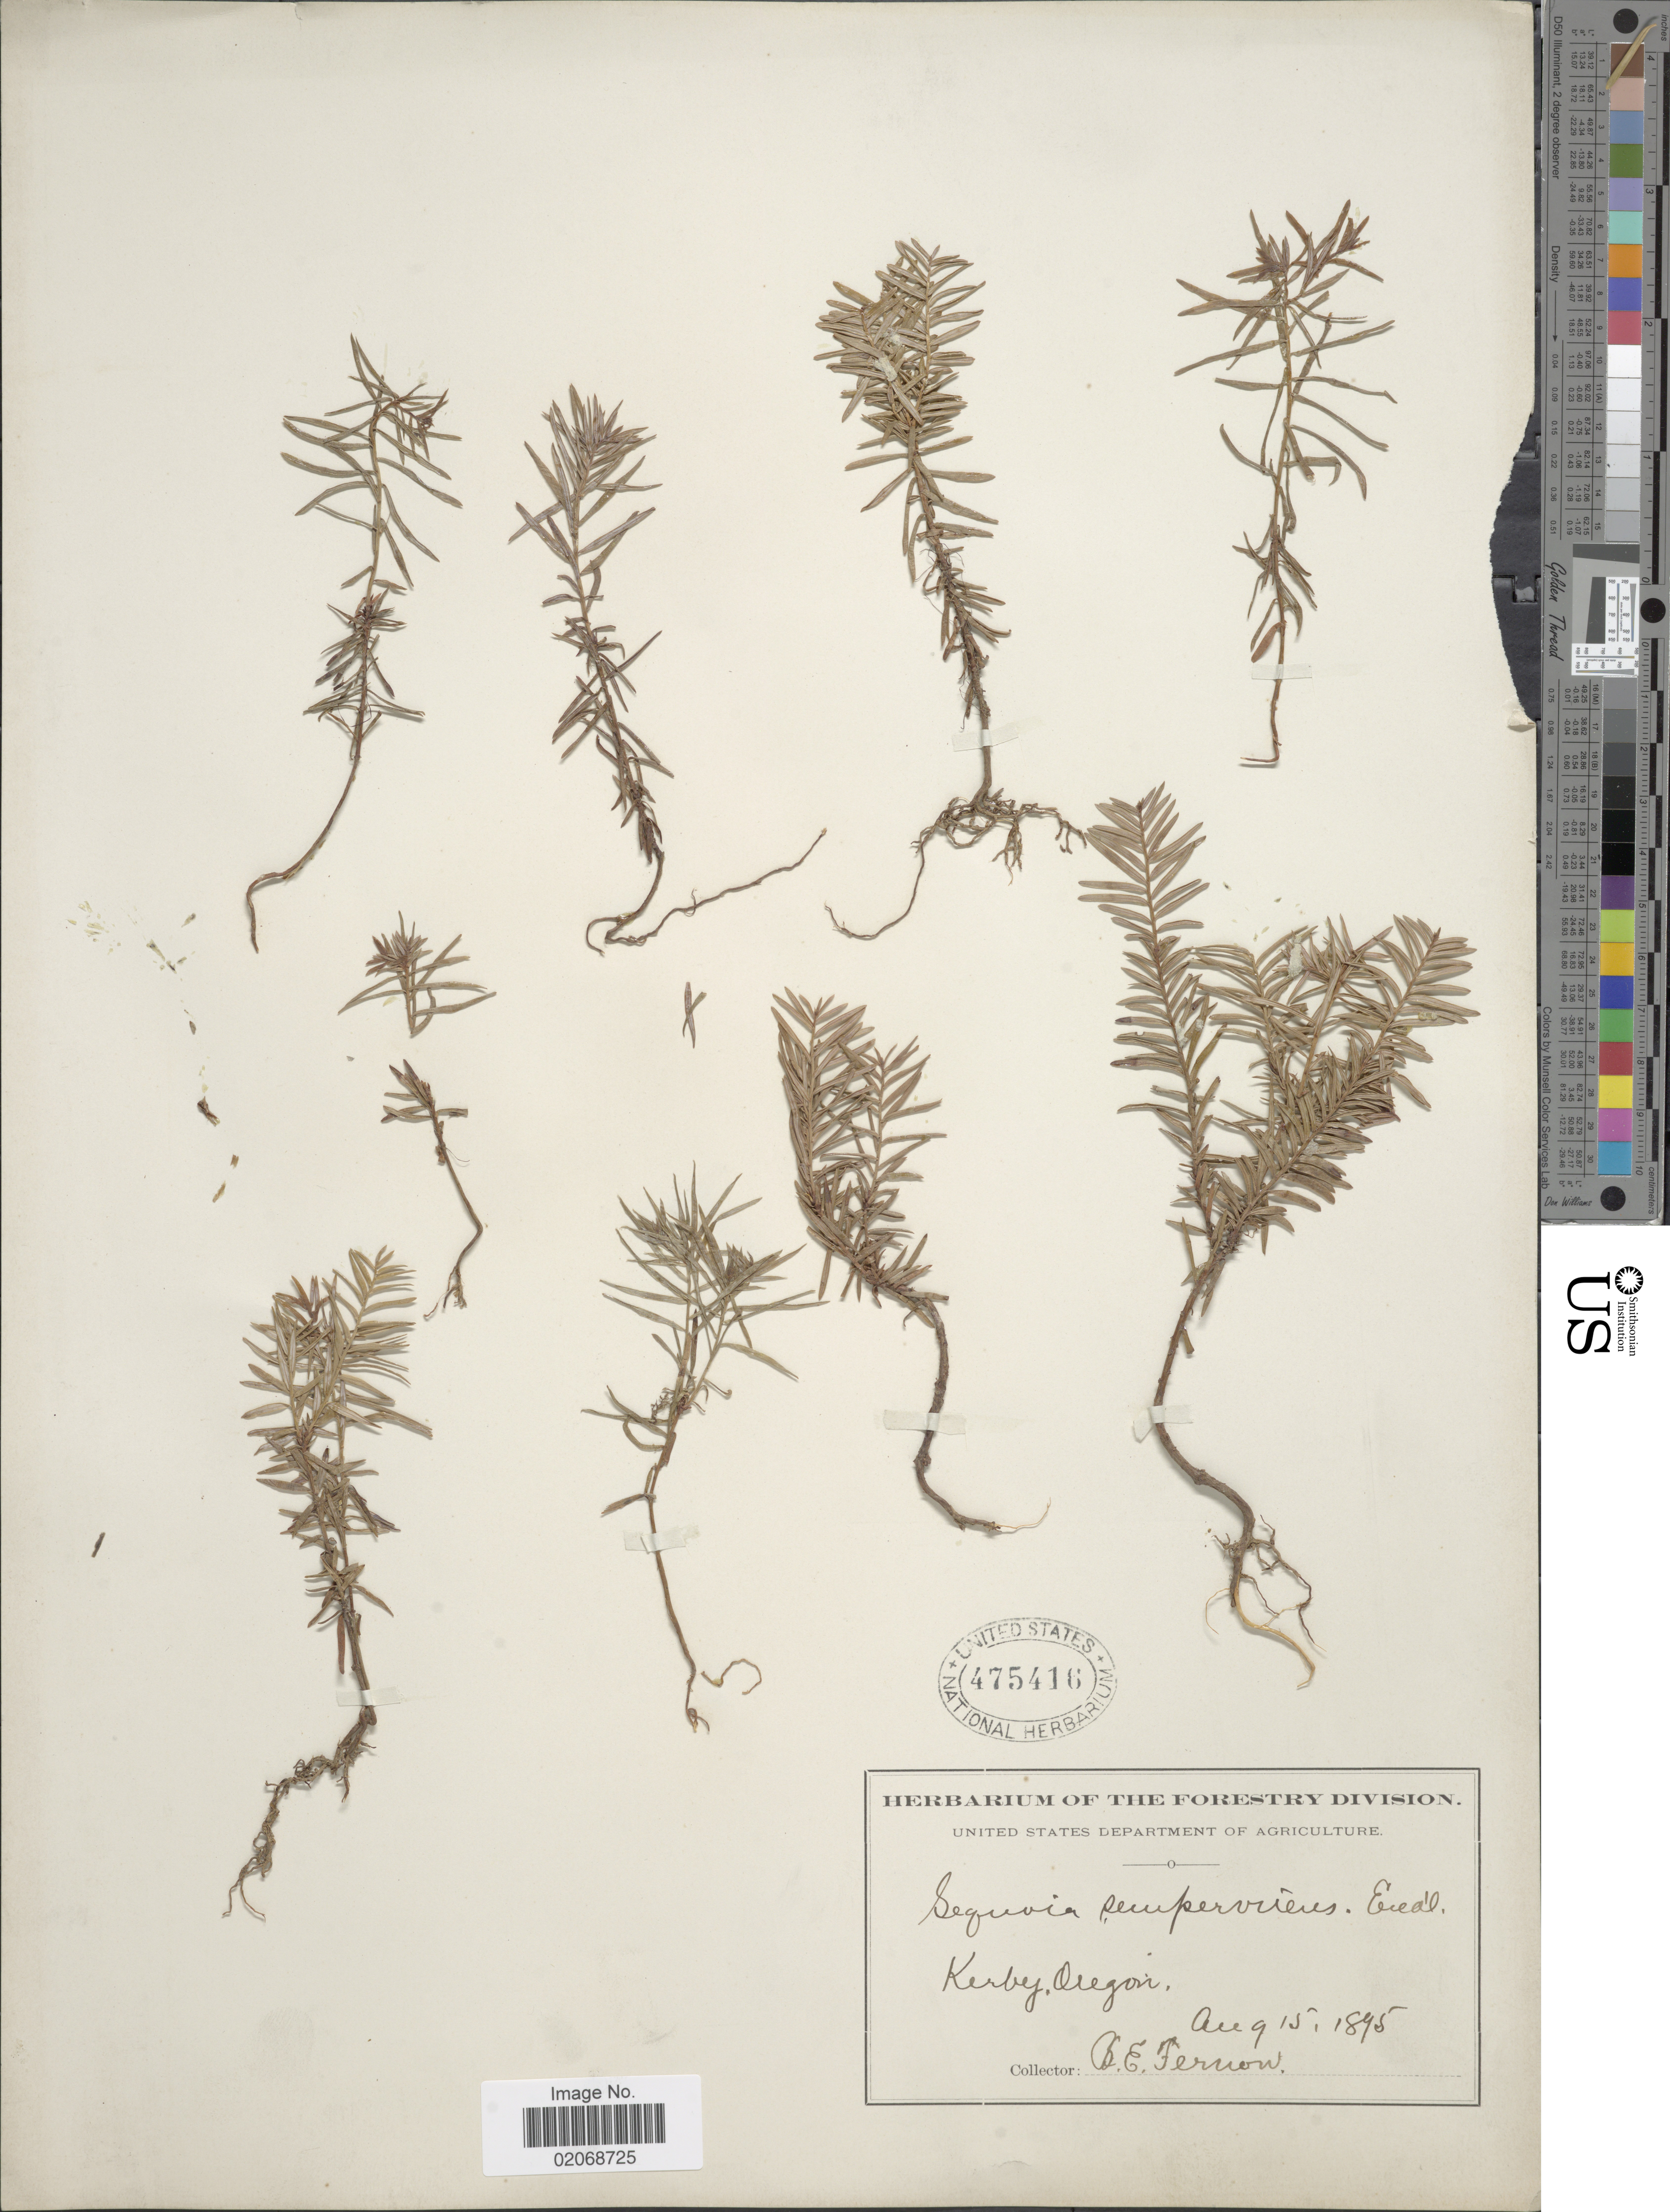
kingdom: Plantae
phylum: Tracheophyta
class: Pinopsida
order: Pinales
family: Cupressaceae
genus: Sequoia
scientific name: Sequoia sempervirens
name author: (D. Don) Endl.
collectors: B. Fernow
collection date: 1895-08-15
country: United States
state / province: Oregon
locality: Kerby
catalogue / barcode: US 475416